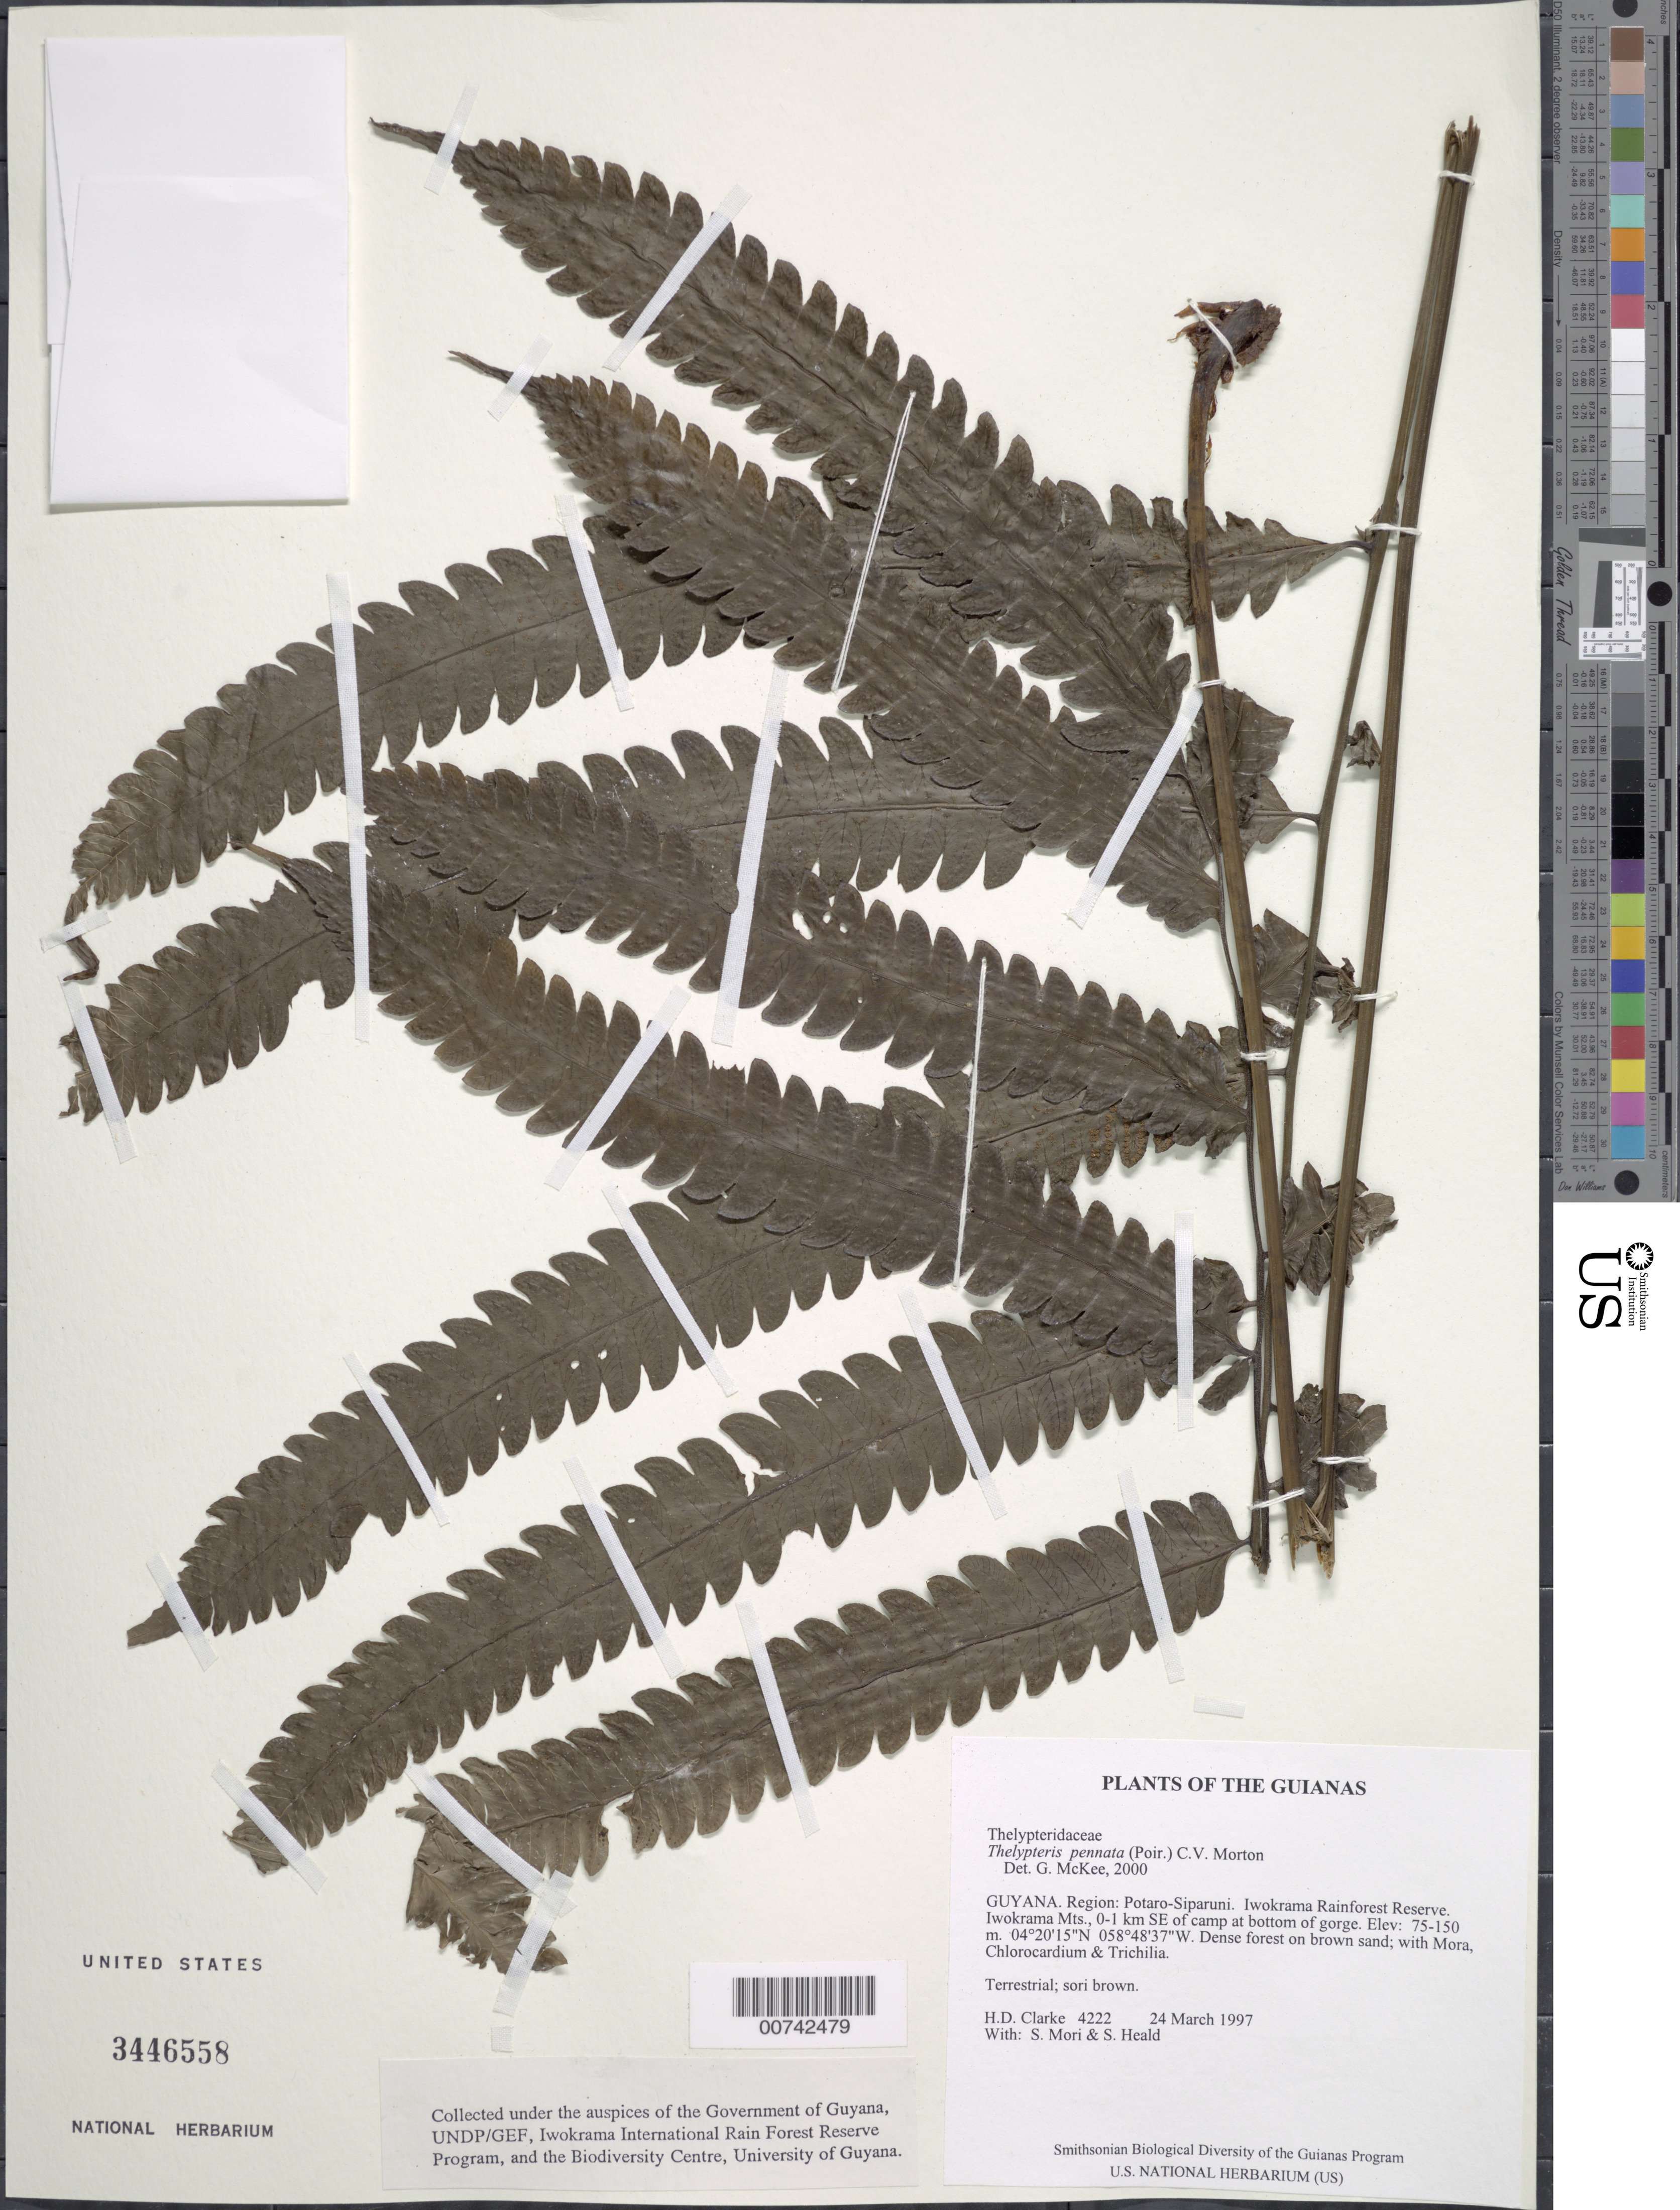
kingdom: Plantae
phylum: Tracheophyta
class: Polypodiopsida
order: Polypodiales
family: Thelypteridaceae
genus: Goniopteris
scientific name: Goniopteris pennata (Poir.) comb. nov., ined 2015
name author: (Poir.)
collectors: H. D. Clarke, S. Mori & S. Heald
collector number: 4222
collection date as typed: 24 March 1997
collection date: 1997-03-24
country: Guyana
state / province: Potaro-Siparuni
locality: Iwokrama Rainforest Reserve. Iwokrama Mts., 0-1 km SE of camp at bottom of gorge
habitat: Dense forest on brown sand; with Mora, Chlorocardium & Trichilia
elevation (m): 75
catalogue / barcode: US 3446558